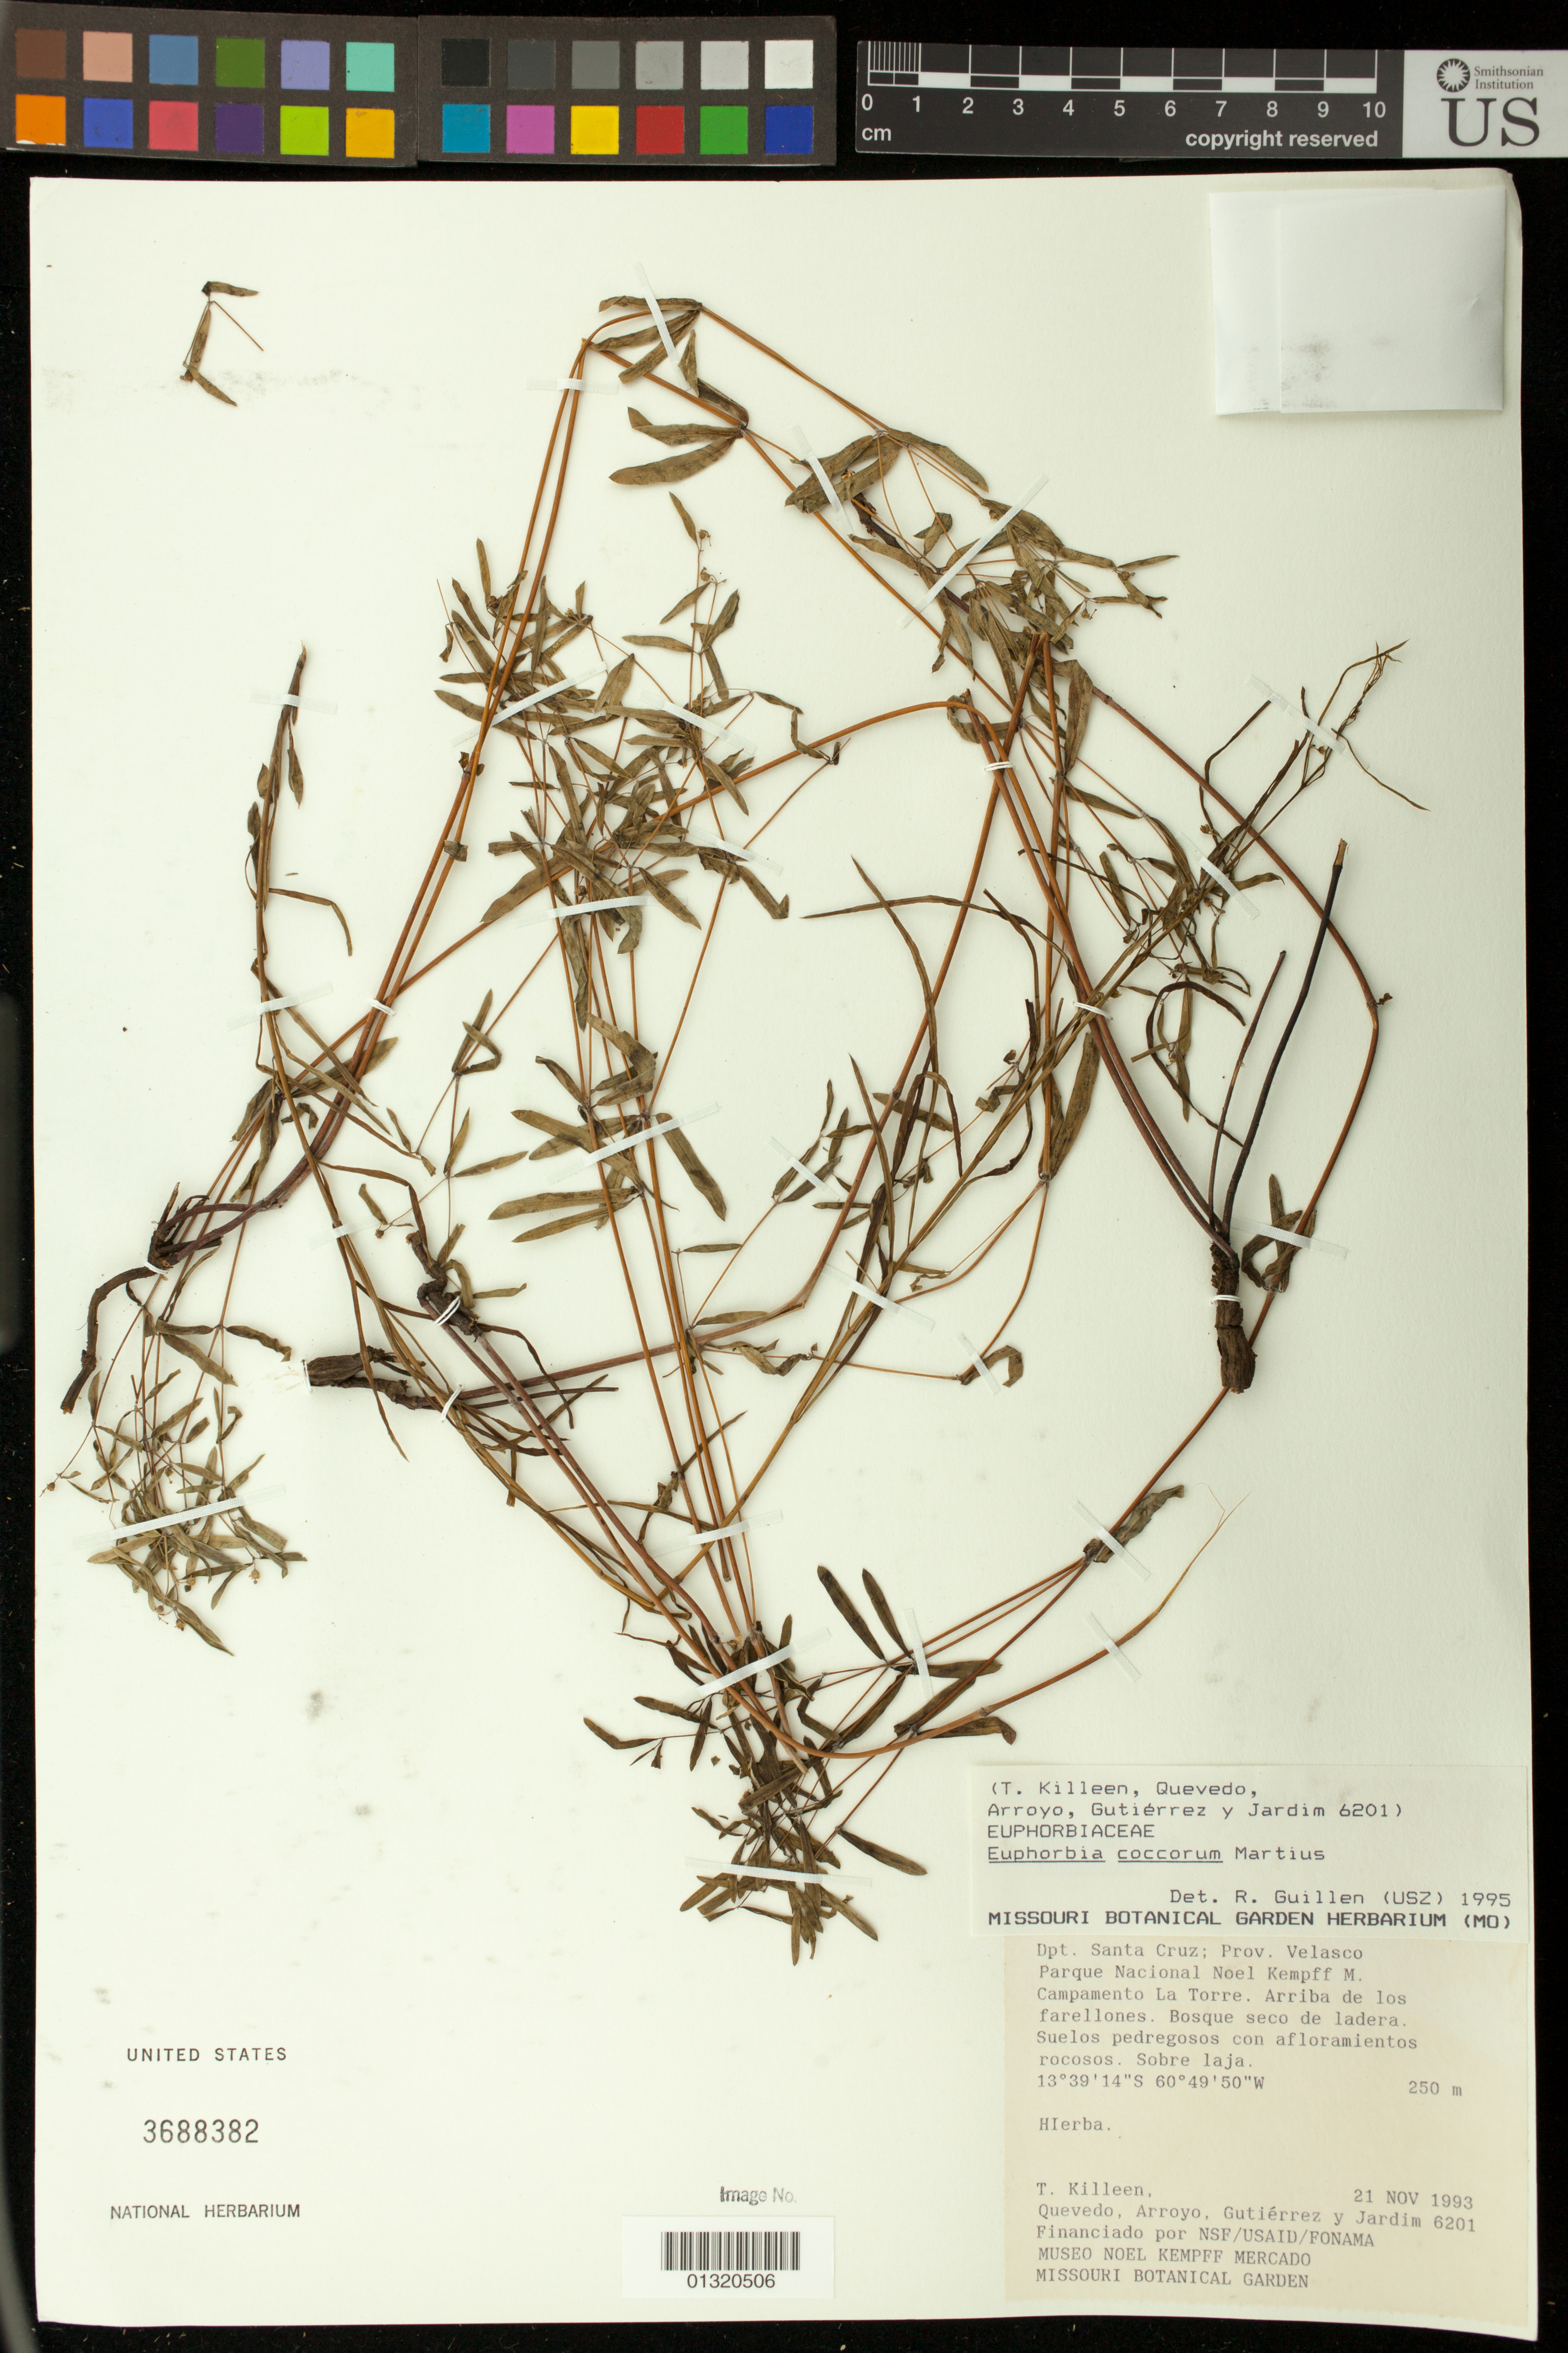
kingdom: Plantae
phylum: Tracheophyta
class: Magnoliopsida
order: Malpighiales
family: Euphorbiaceae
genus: Euphorbia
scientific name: Euphorbia potentilloides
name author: Boiss.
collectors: T. Killeen, -- Quevedo, Arroyo, --, Gutiérrez, -- & Jardim, --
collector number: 6201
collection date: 1993-11-21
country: Bolivia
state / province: Santa Cruz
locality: Prov. Velasco; Parque Nacional Noel Kempff; M. Campamento La Torre.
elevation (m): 250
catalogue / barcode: US 3688382